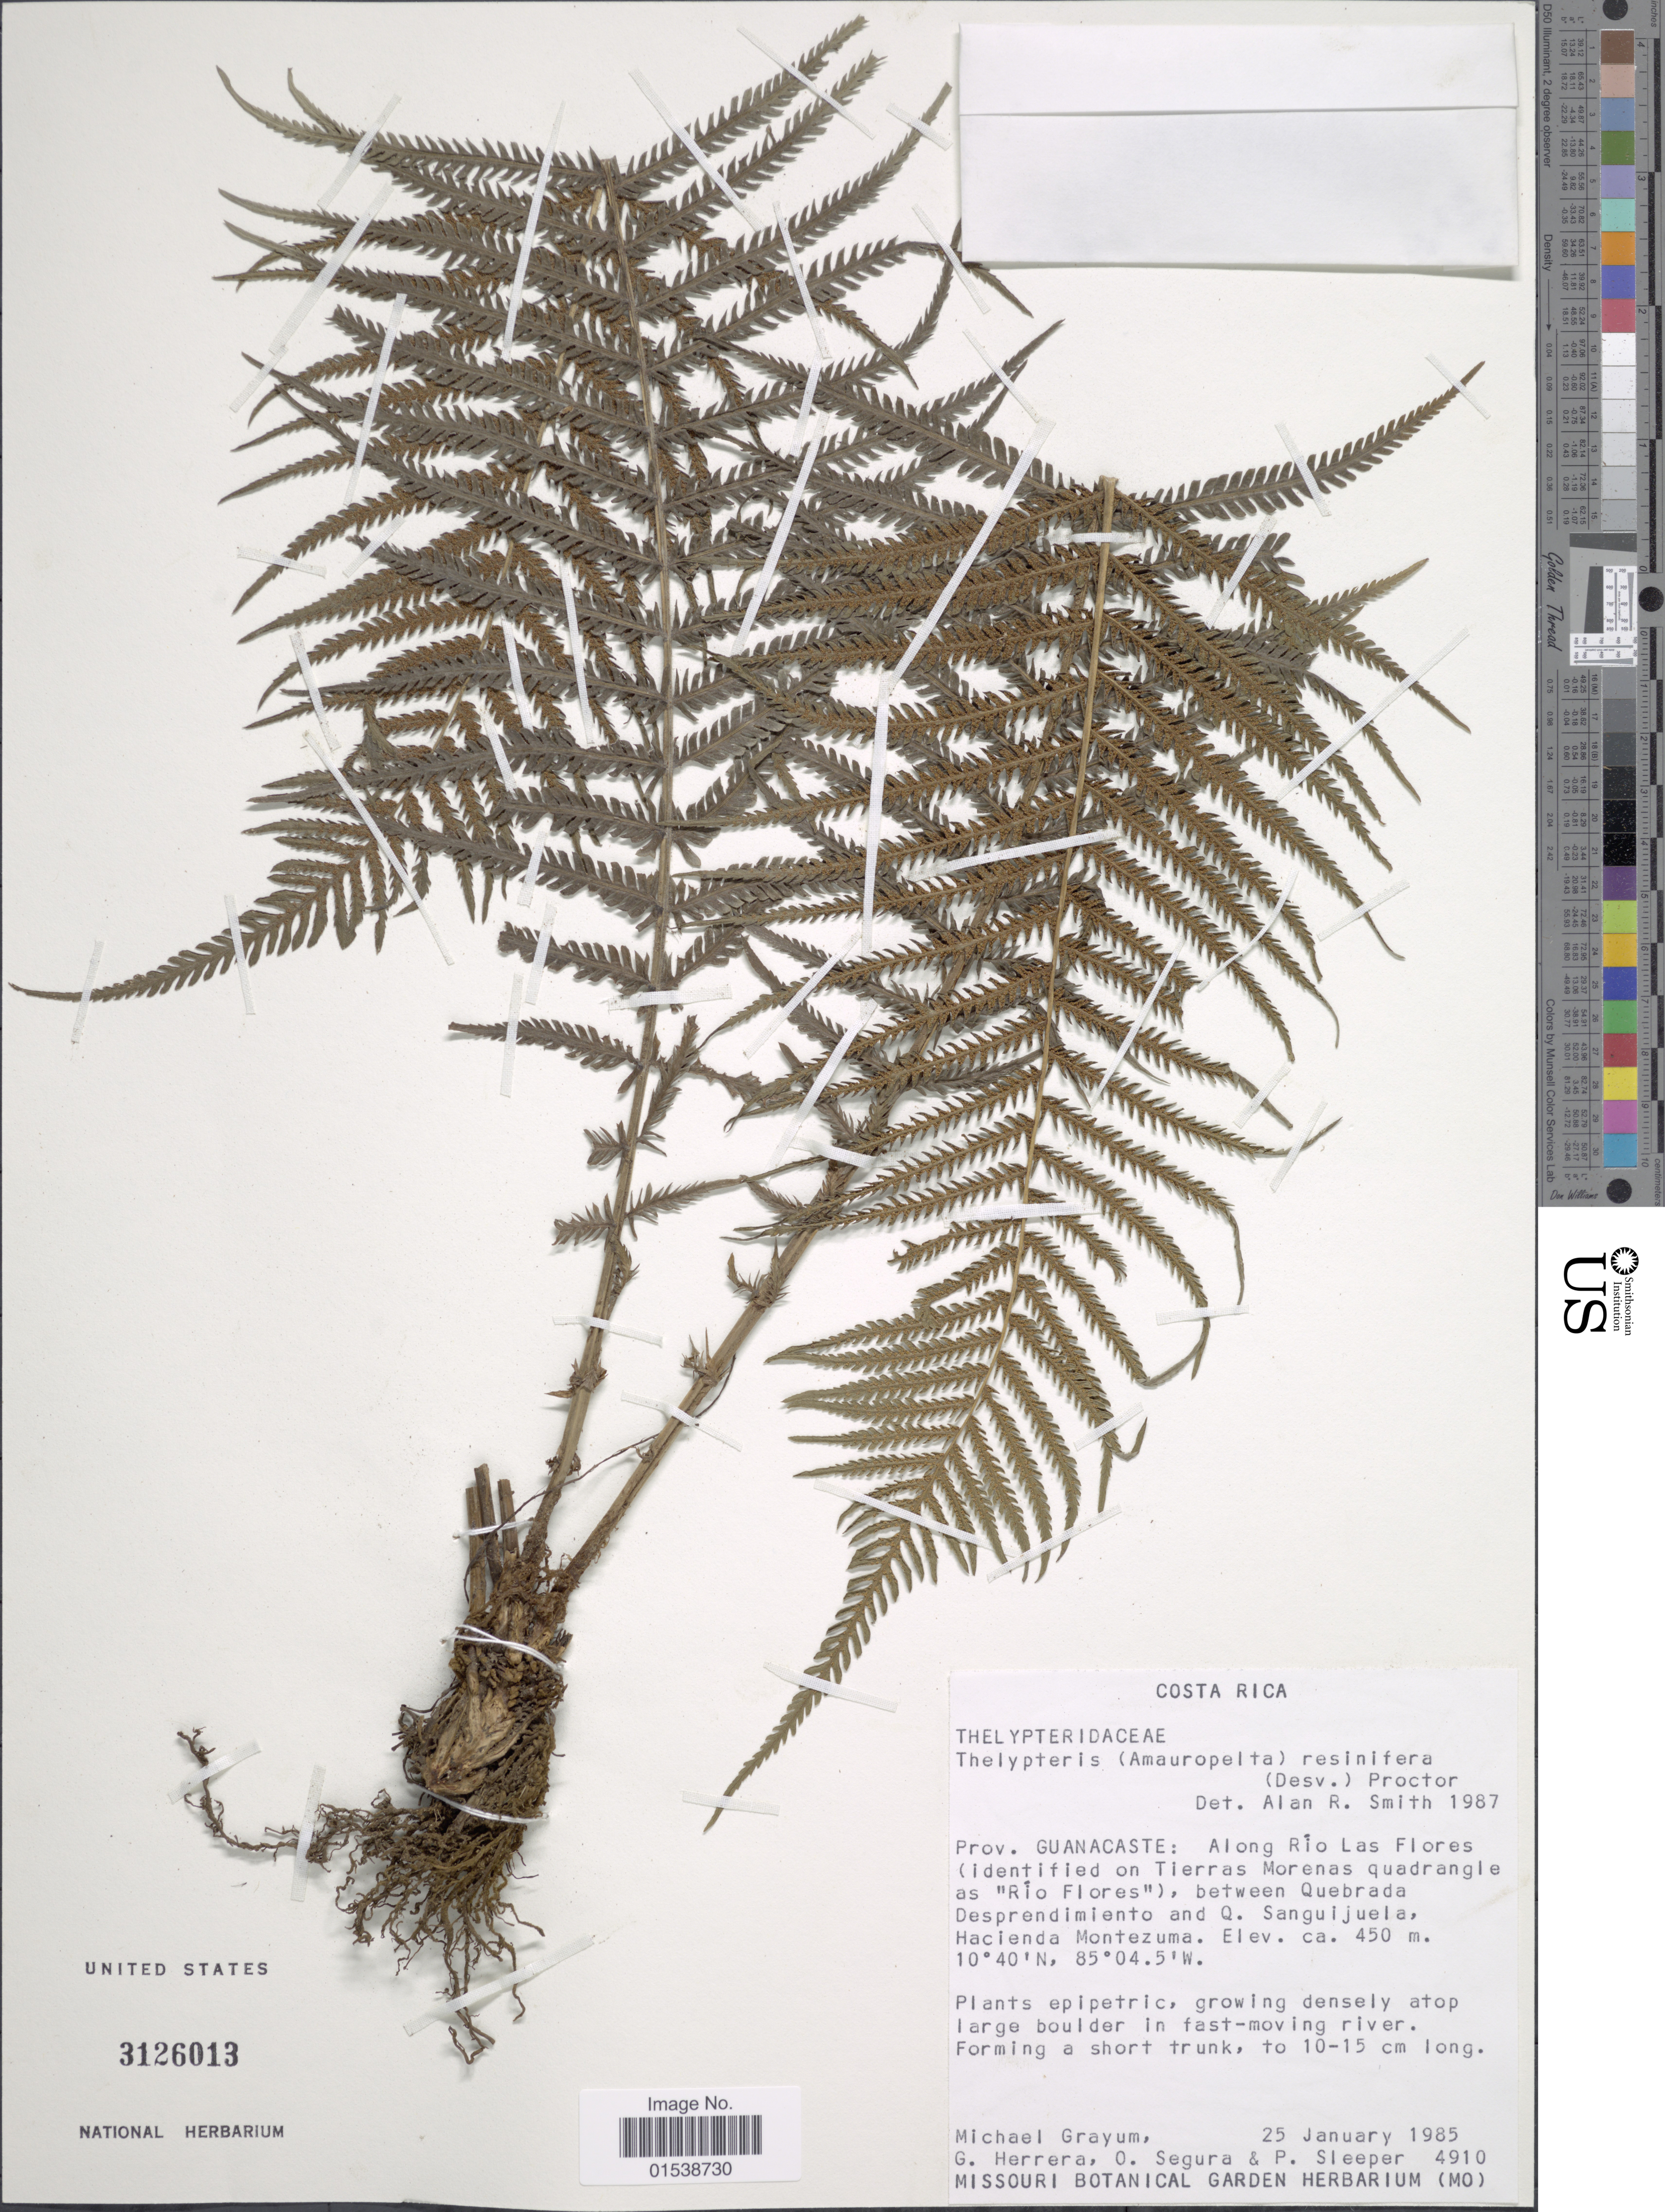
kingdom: Plantae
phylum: Tracheophyta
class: Polypodiopsida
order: Polypodiales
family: Thelypteridaceae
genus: Amauropelta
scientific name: Amauropelta resinifera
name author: (Desv.) Pic. Serm.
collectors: M. H. Grayum, G. Herrera, O. Segura & P. Sleeper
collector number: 4910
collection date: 1985-01-25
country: Costa Rica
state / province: Guanacaste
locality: Prov. Guanacaste: along Rio Las Flores (identified on Tierras Morenas quadrangle as Rio Flores), between Quebrada Desprendimiento and Q. Sanguijuela, Hacienda Montezuma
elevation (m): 450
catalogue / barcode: US 3126013